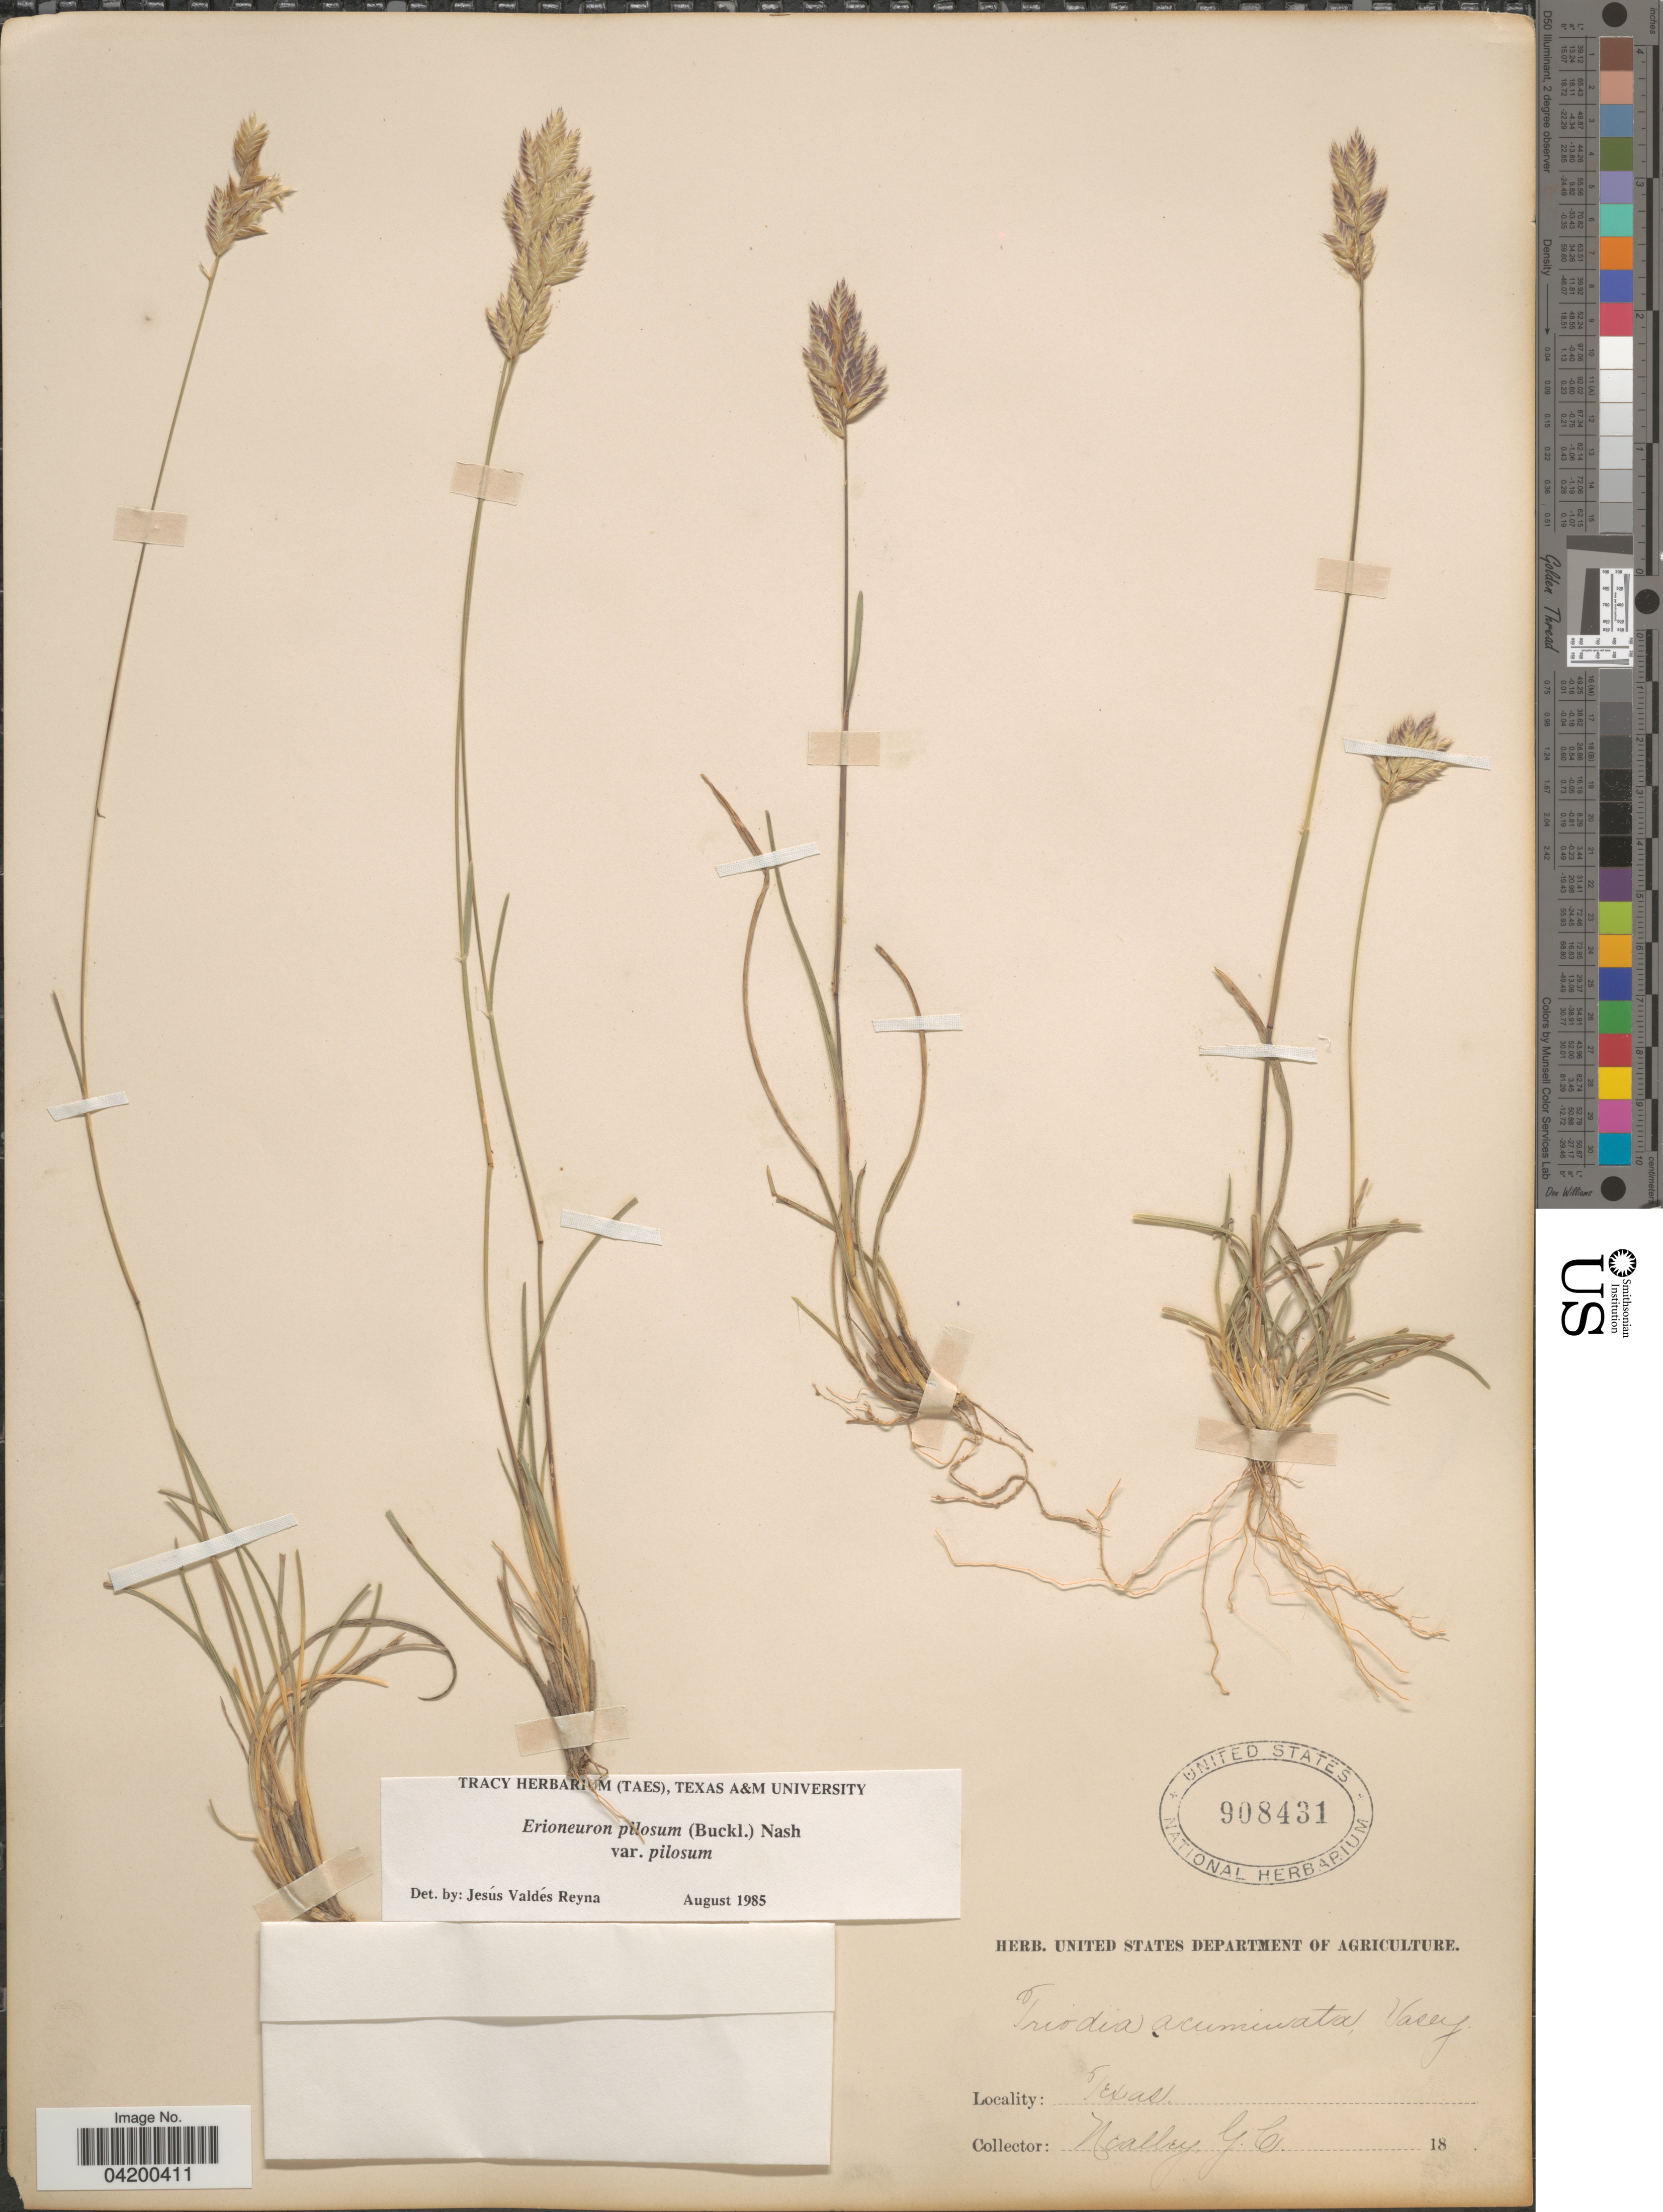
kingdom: Plantae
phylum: Tracheophyta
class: Liliopsida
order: Poales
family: Poaceae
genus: Erioneuron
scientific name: Erioneuron pilosum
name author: (Buckley) Nash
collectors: G. C. Nealley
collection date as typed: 18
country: United States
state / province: Texas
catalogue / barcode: US 908431